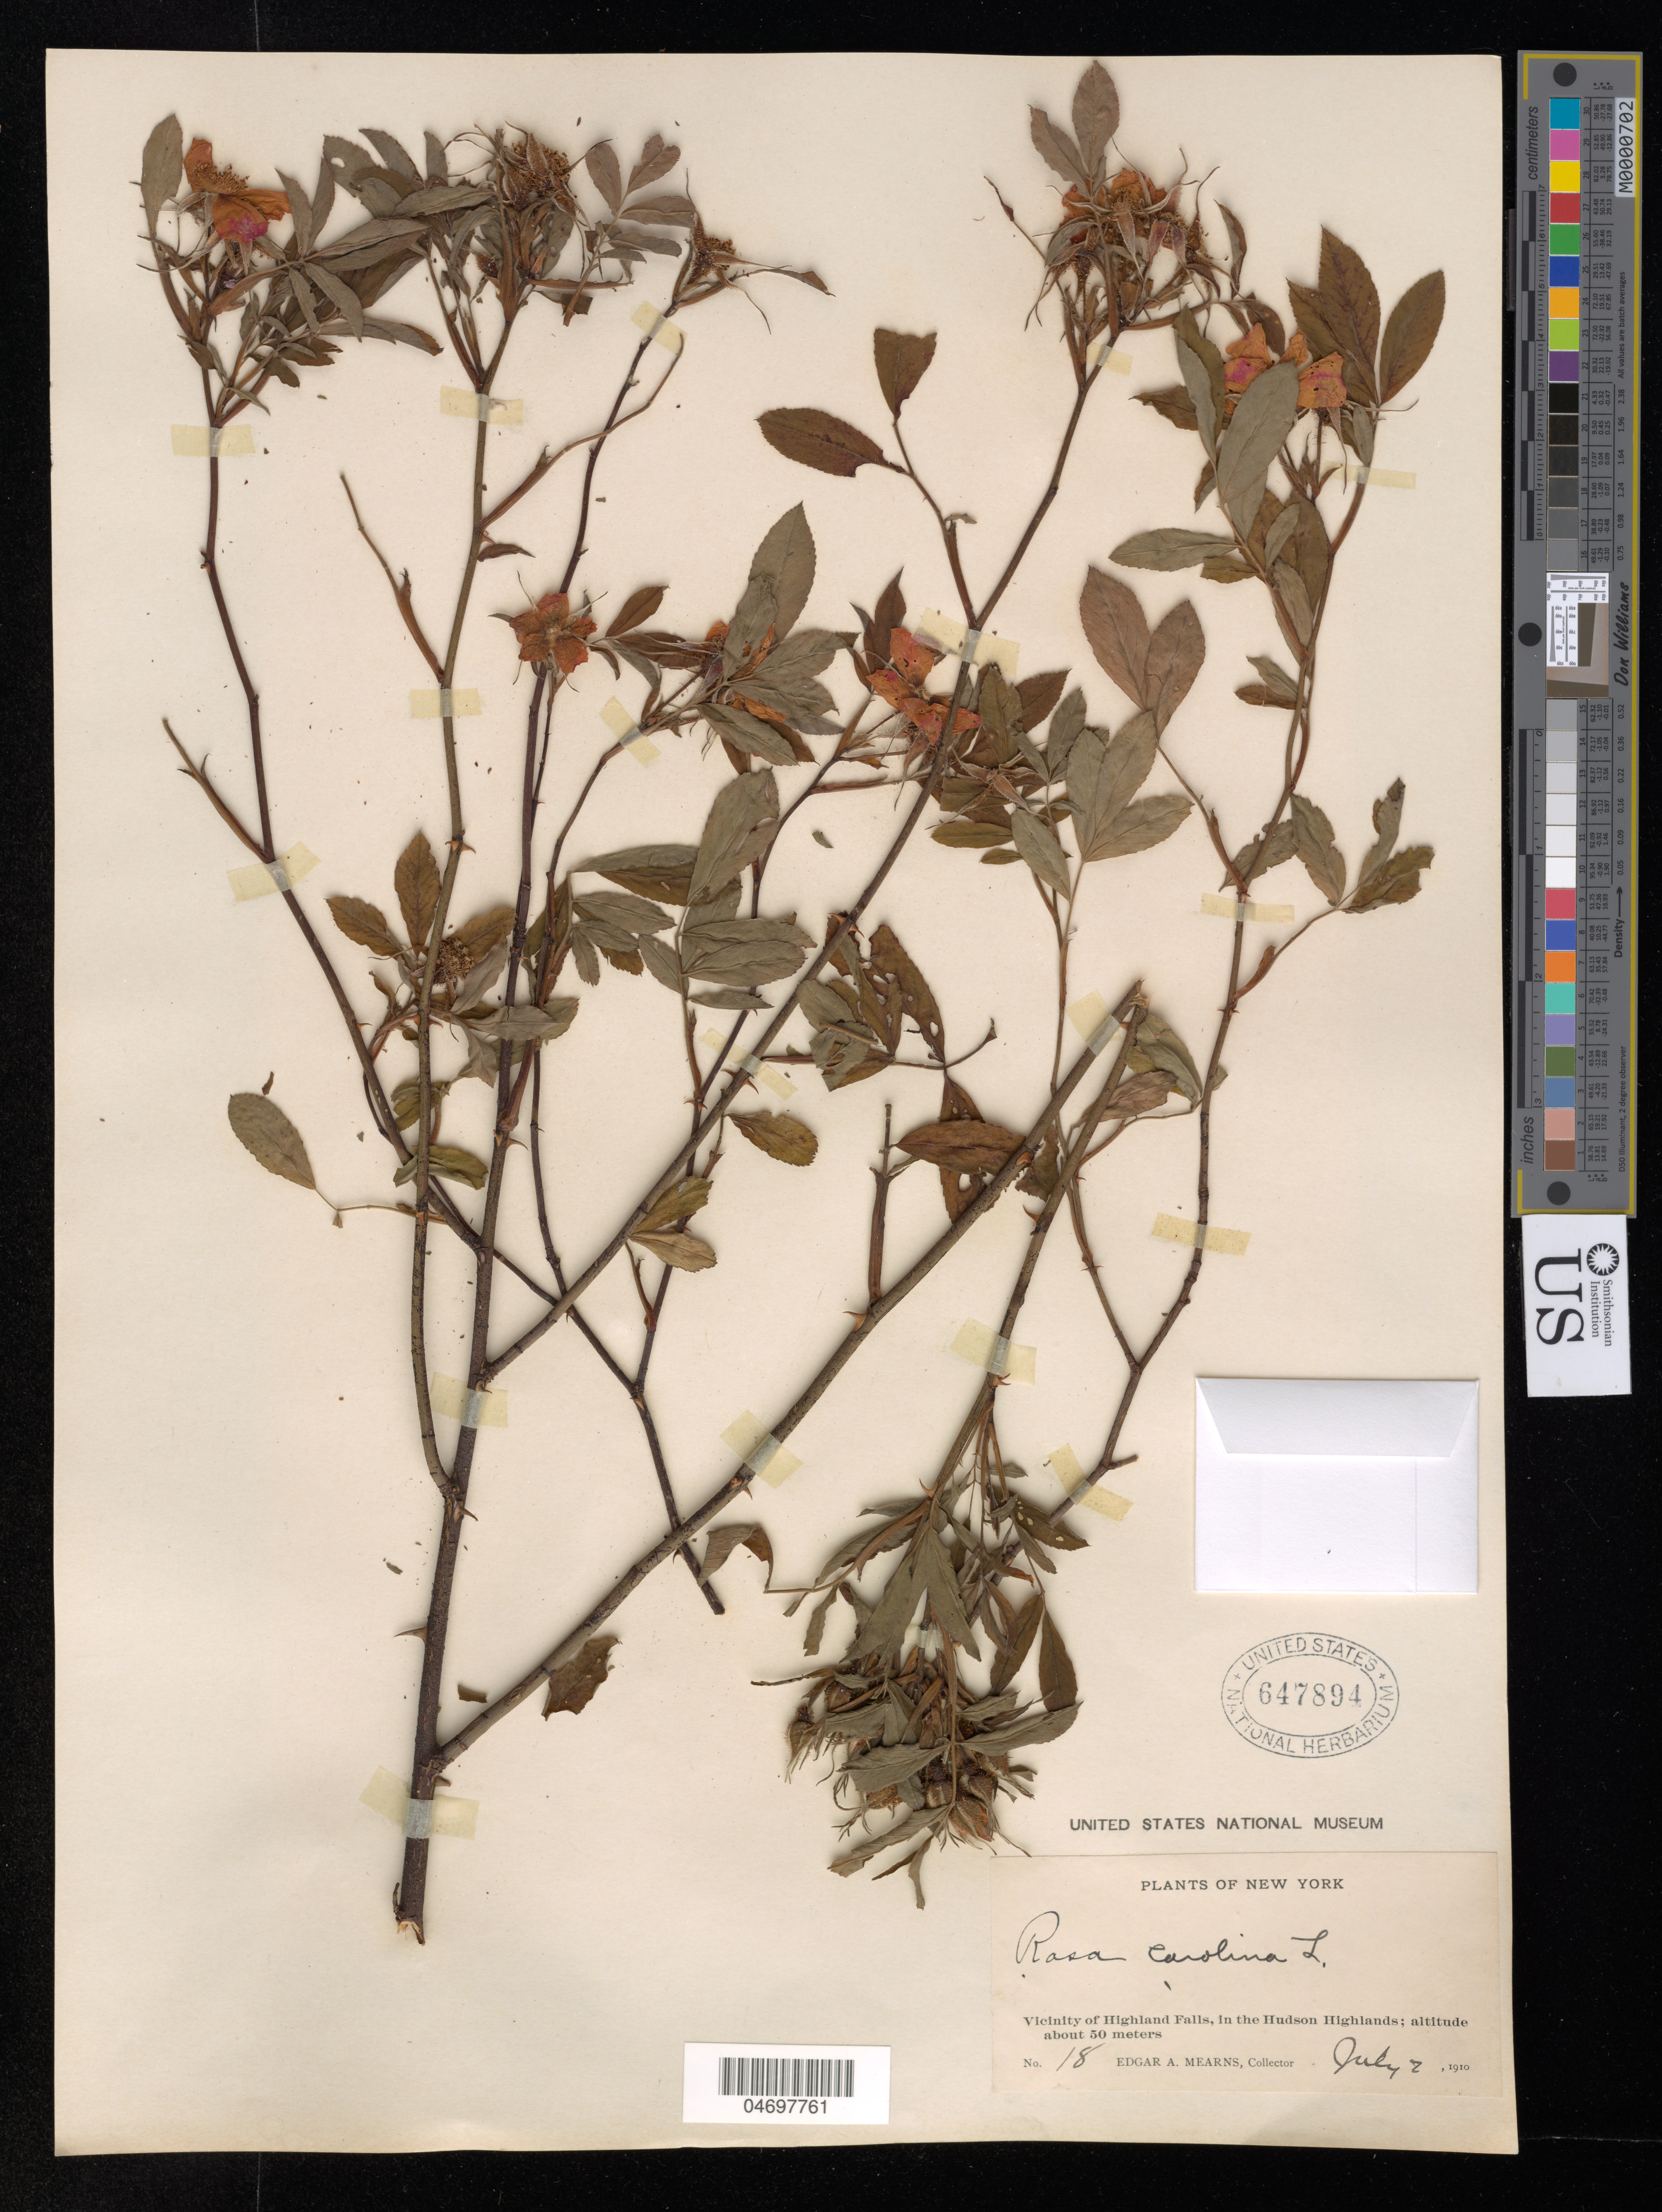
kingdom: Plantae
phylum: Tracheophyta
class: Magnoliopsida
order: Rosales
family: Rosaceae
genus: Rosa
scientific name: Rosa carolina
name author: L.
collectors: E. A. Mearns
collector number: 18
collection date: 1910-07-02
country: United States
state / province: New York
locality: Vicinity of Highland Falls, in the Hudson Highlands.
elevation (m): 50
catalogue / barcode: US 647894